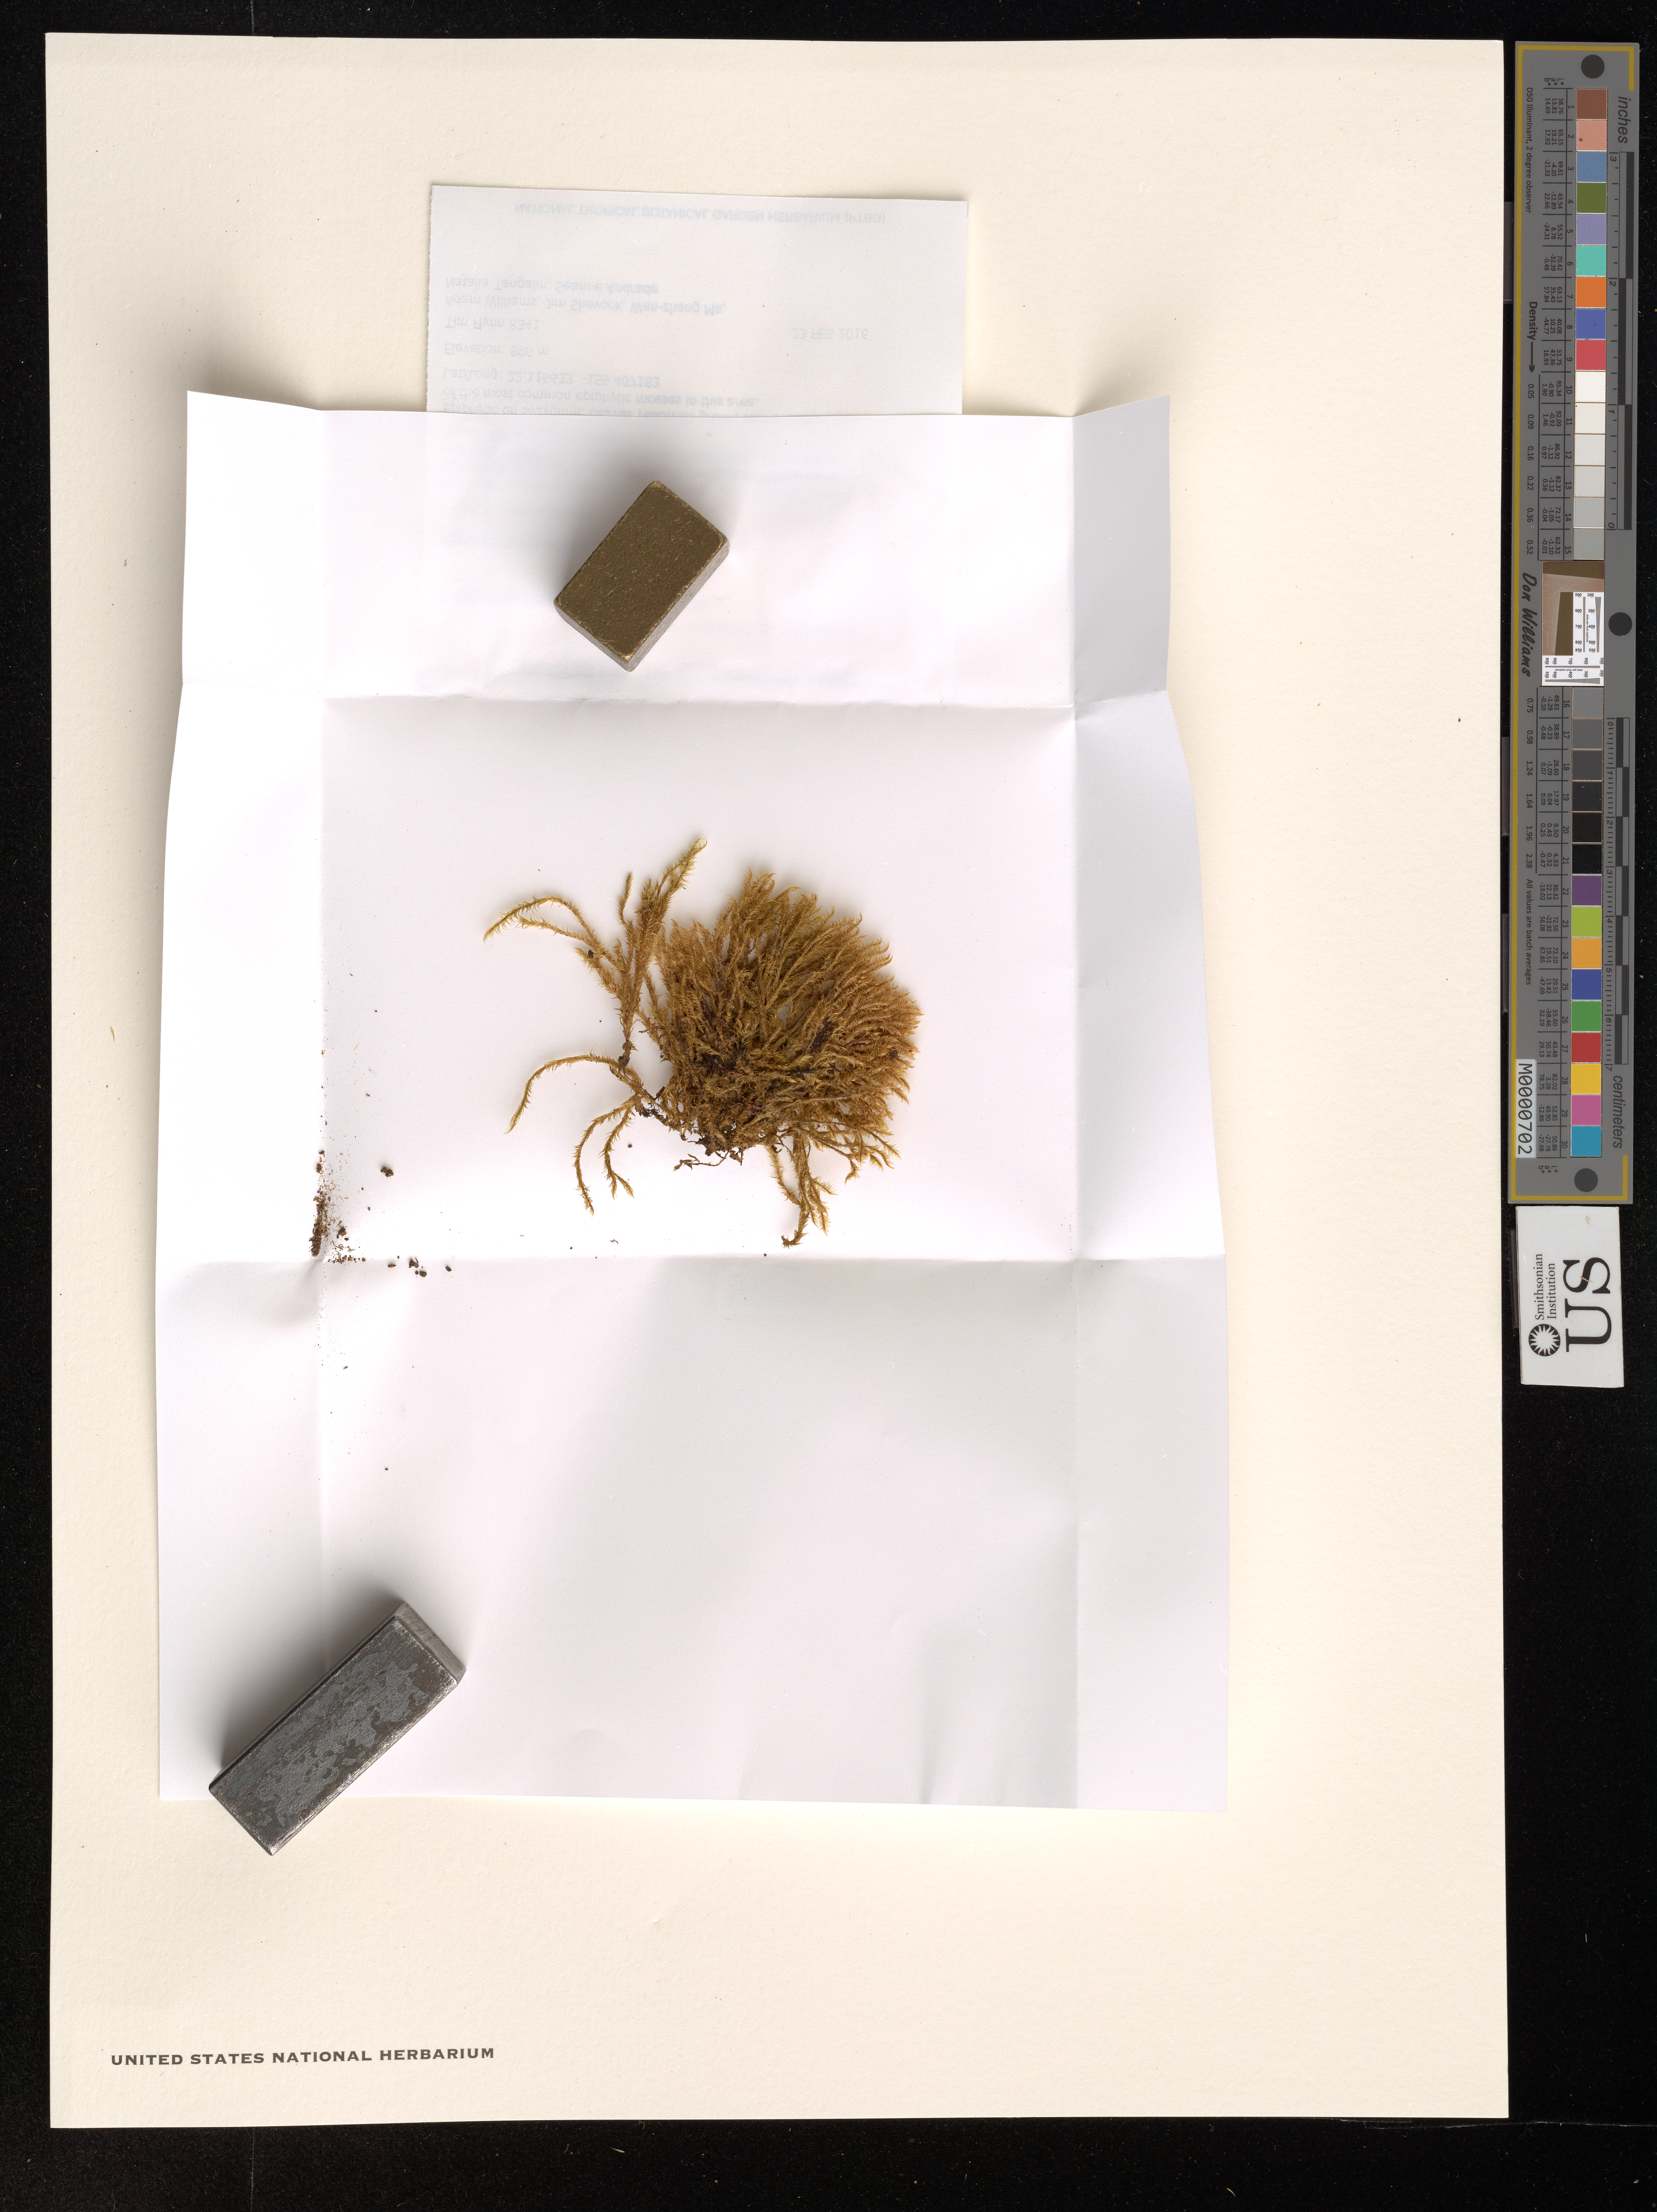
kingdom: Plantae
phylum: Bryophyta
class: Bryopsida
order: Hypnales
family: Sematophyllaceae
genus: Acroporium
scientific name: Acroporium fuscoflavum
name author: (Paris) Broth.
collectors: T. Flynn, A. Williams, J. R. Shevock & M. Wenzhang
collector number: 8341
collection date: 2016-02-23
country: United States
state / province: Hawaii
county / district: Kauai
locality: The Hawaiian Islands. Kauai Kawaihau District. Makaleha Mountains, Kealia forest Reserve.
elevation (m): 896